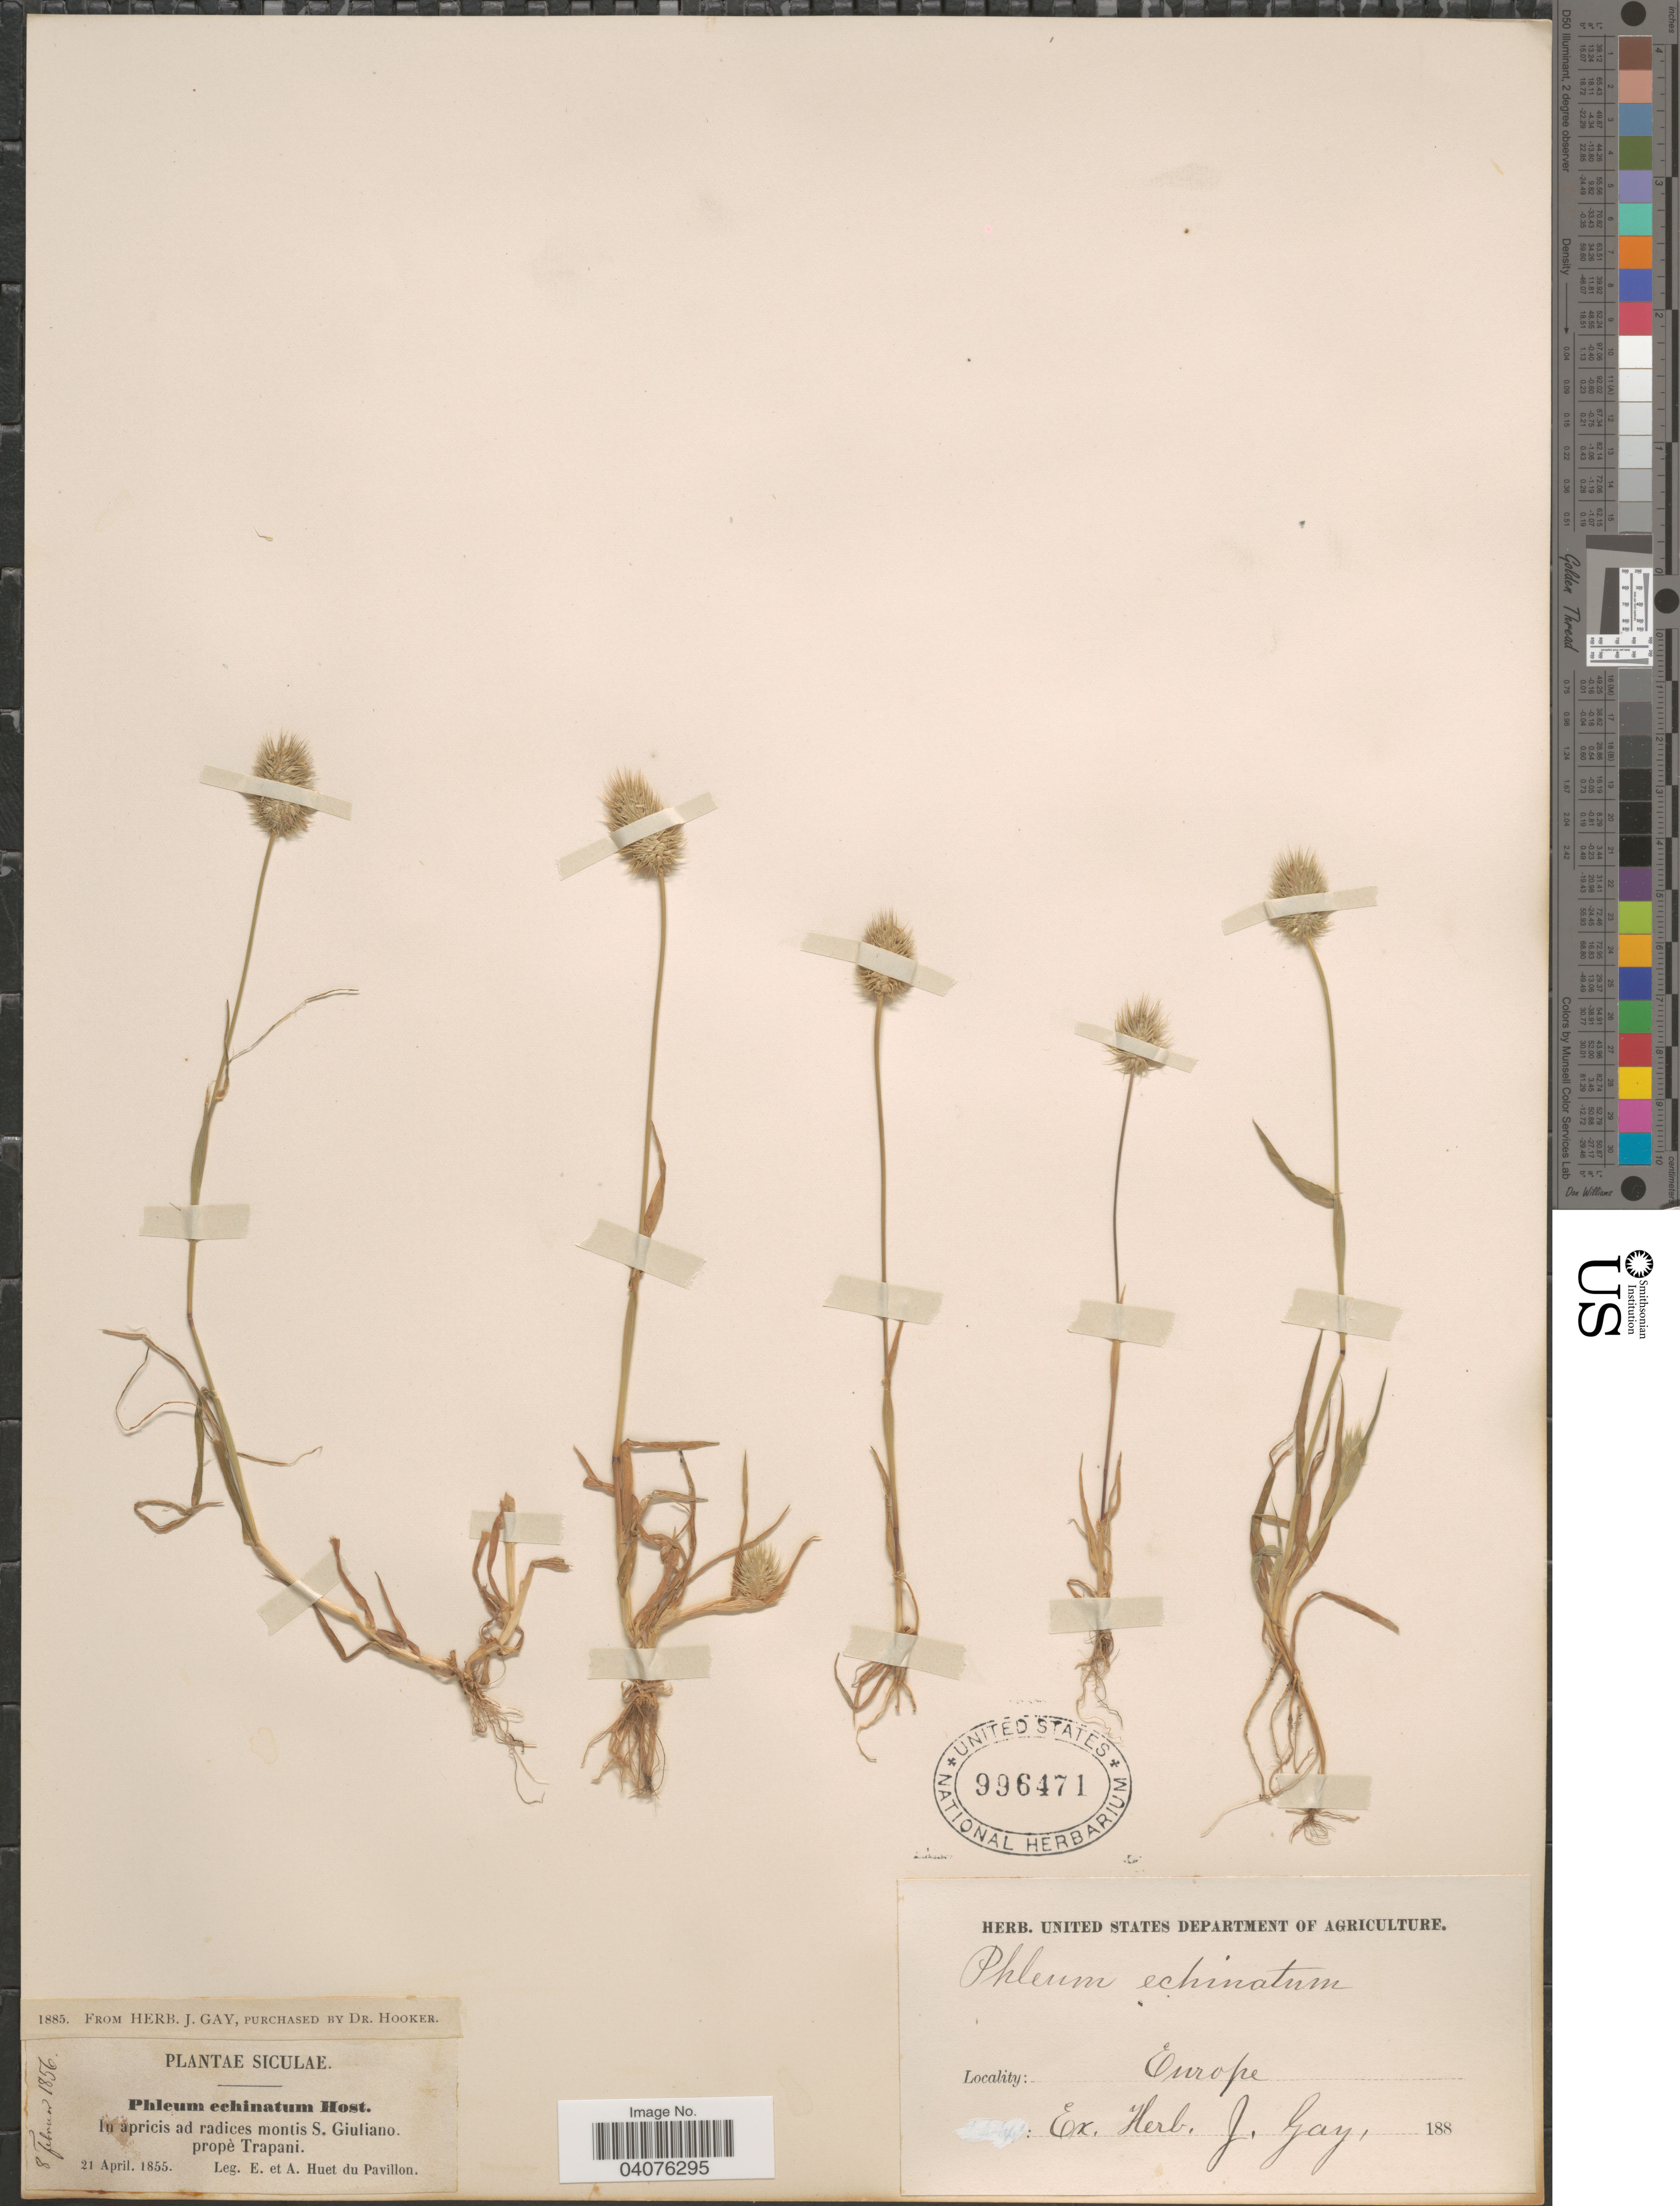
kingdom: Plantae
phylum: Tracheophyta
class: Liliopsida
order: Poales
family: Poaceae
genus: Phleum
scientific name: Phleum echinatum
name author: Host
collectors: E. Huet du Pavillon & A. Huet du Pavillon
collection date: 1855-04-21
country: Italy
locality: Siculae. In apricis ad radices montis S. Giuliano. propè Trapani.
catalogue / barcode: US 996471